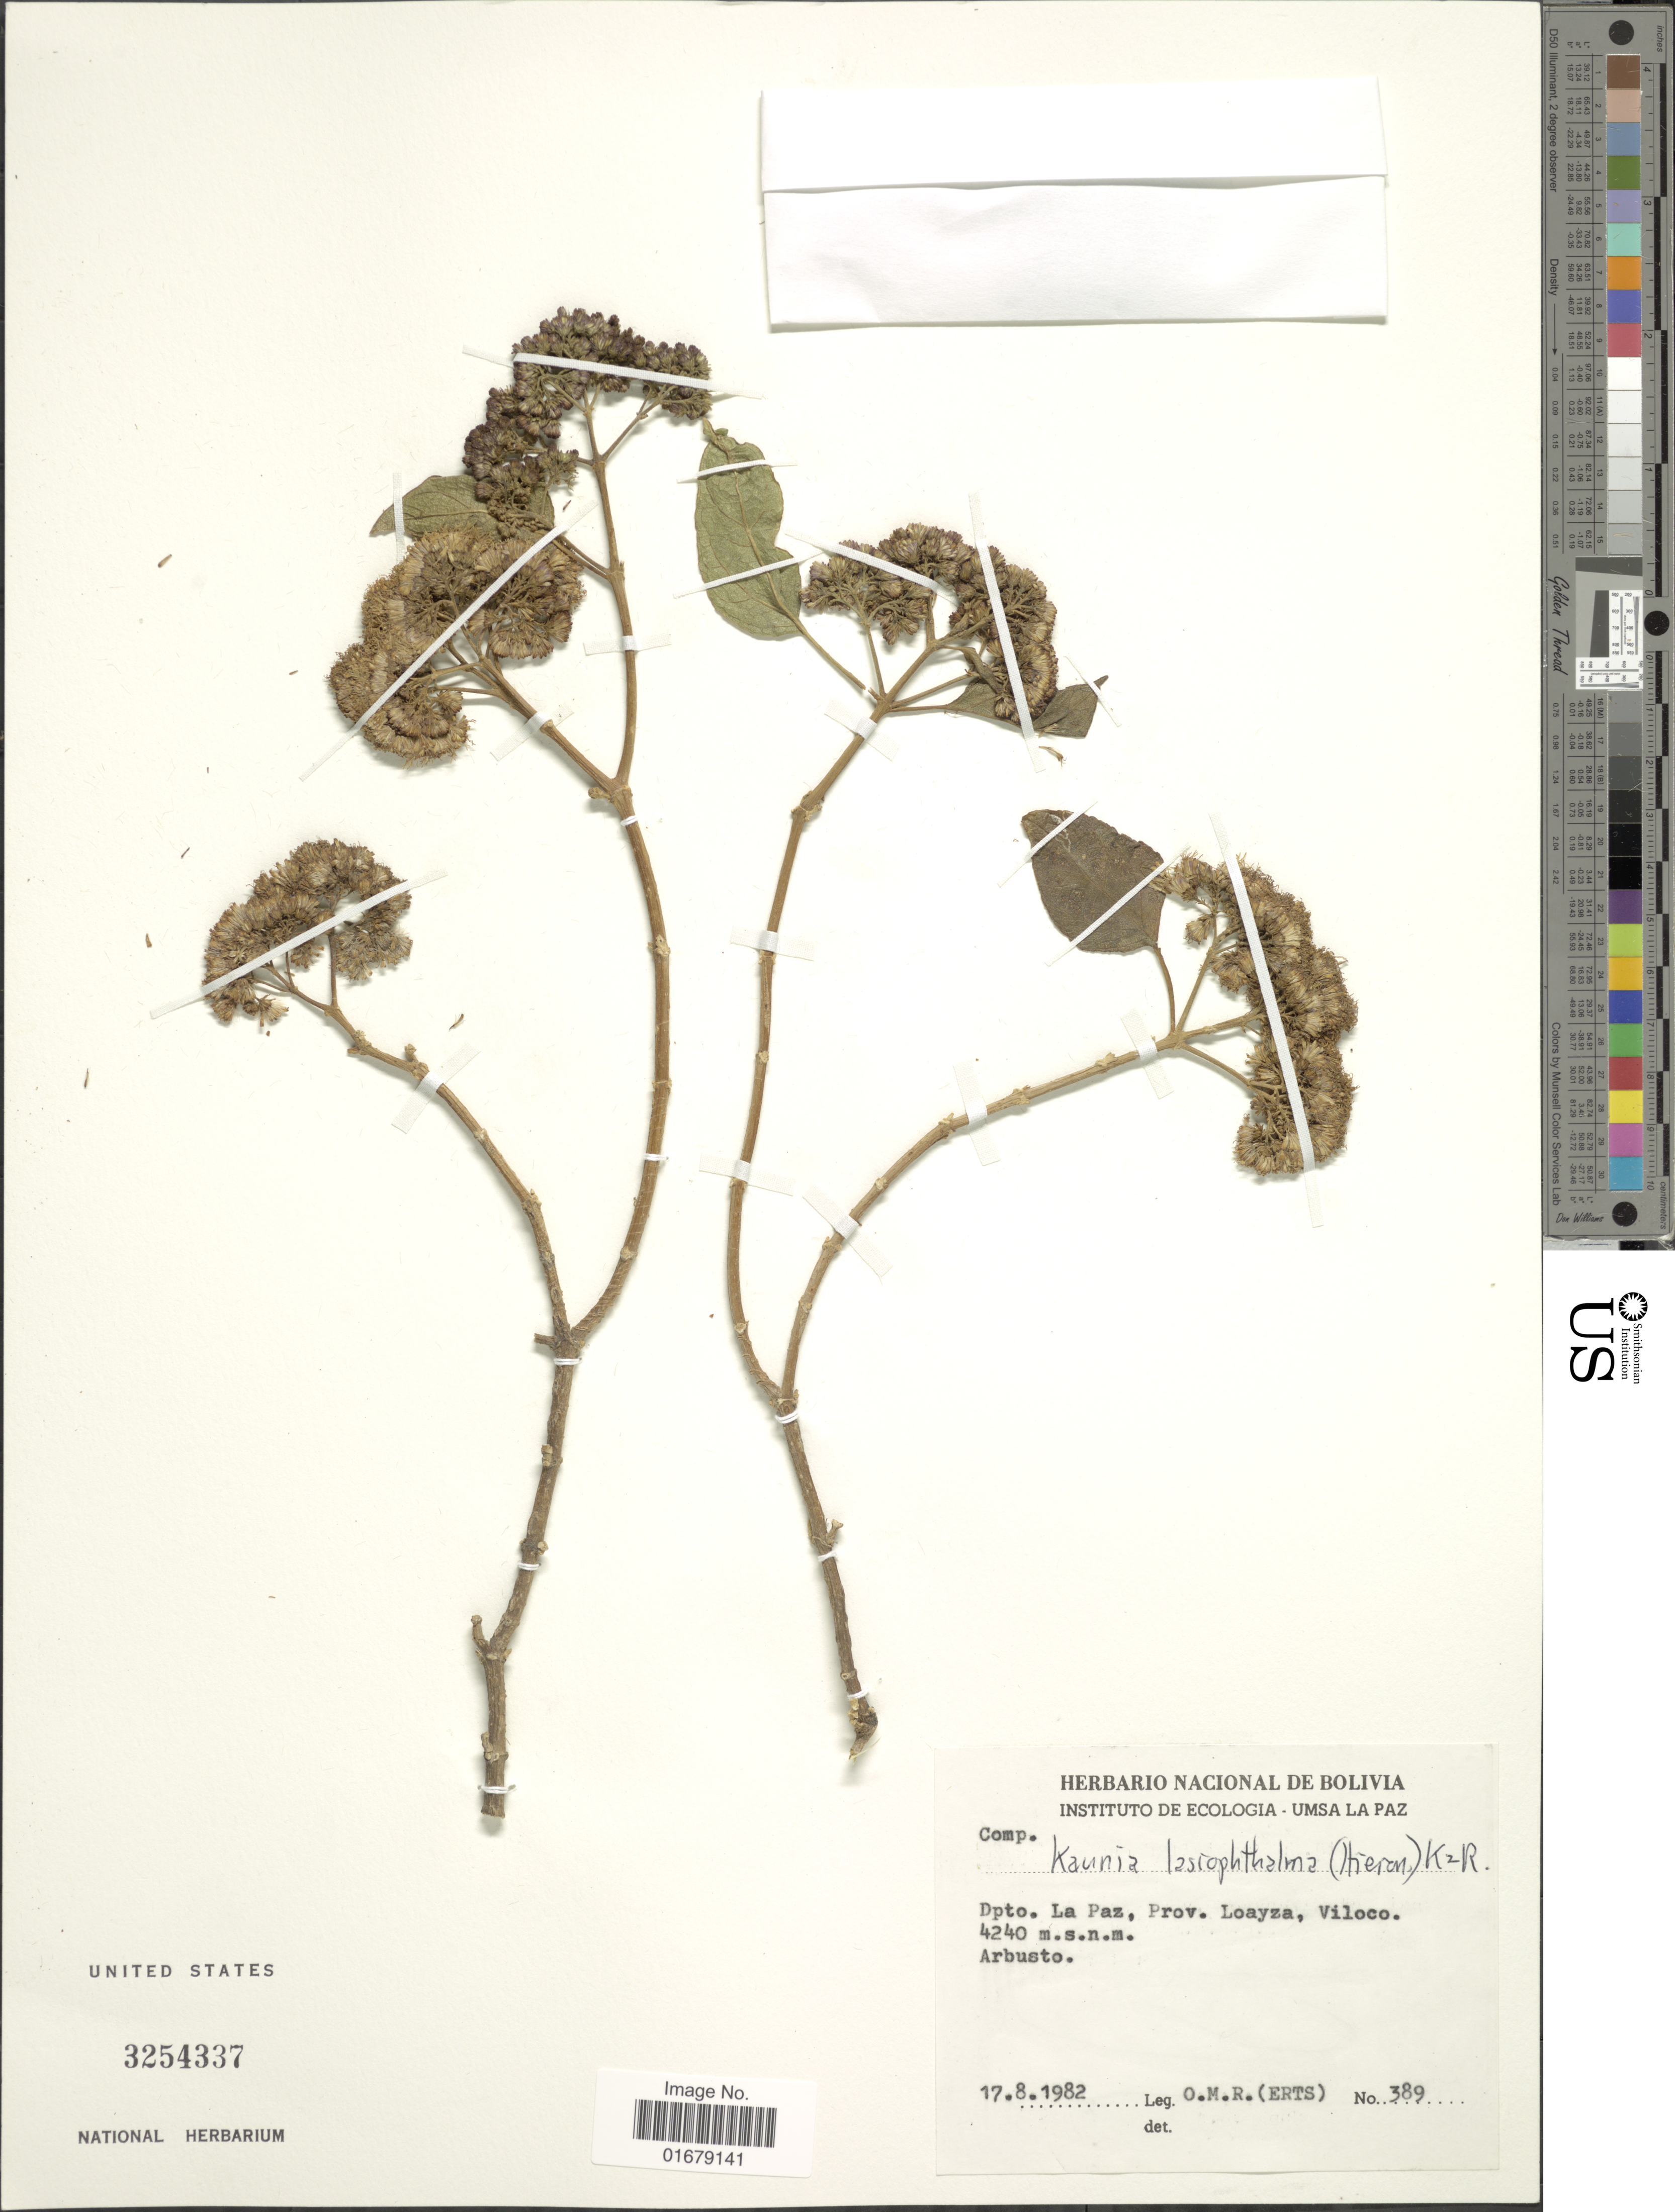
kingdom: Plantae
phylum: Tracheophyta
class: Magnoliopsida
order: Asterales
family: Asteraceae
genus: Kaunia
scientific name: Kaunia lasiophthalma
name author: (Hieron.) R.M. King & H. Rob.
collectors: O. M. R.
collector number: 389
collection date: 1982-08-17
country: Bolivia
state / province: La Paz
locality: Bolivia. Dpto. La Paz. Prov. Loayza, Viloco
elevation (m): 4240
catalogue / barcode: US 3254337